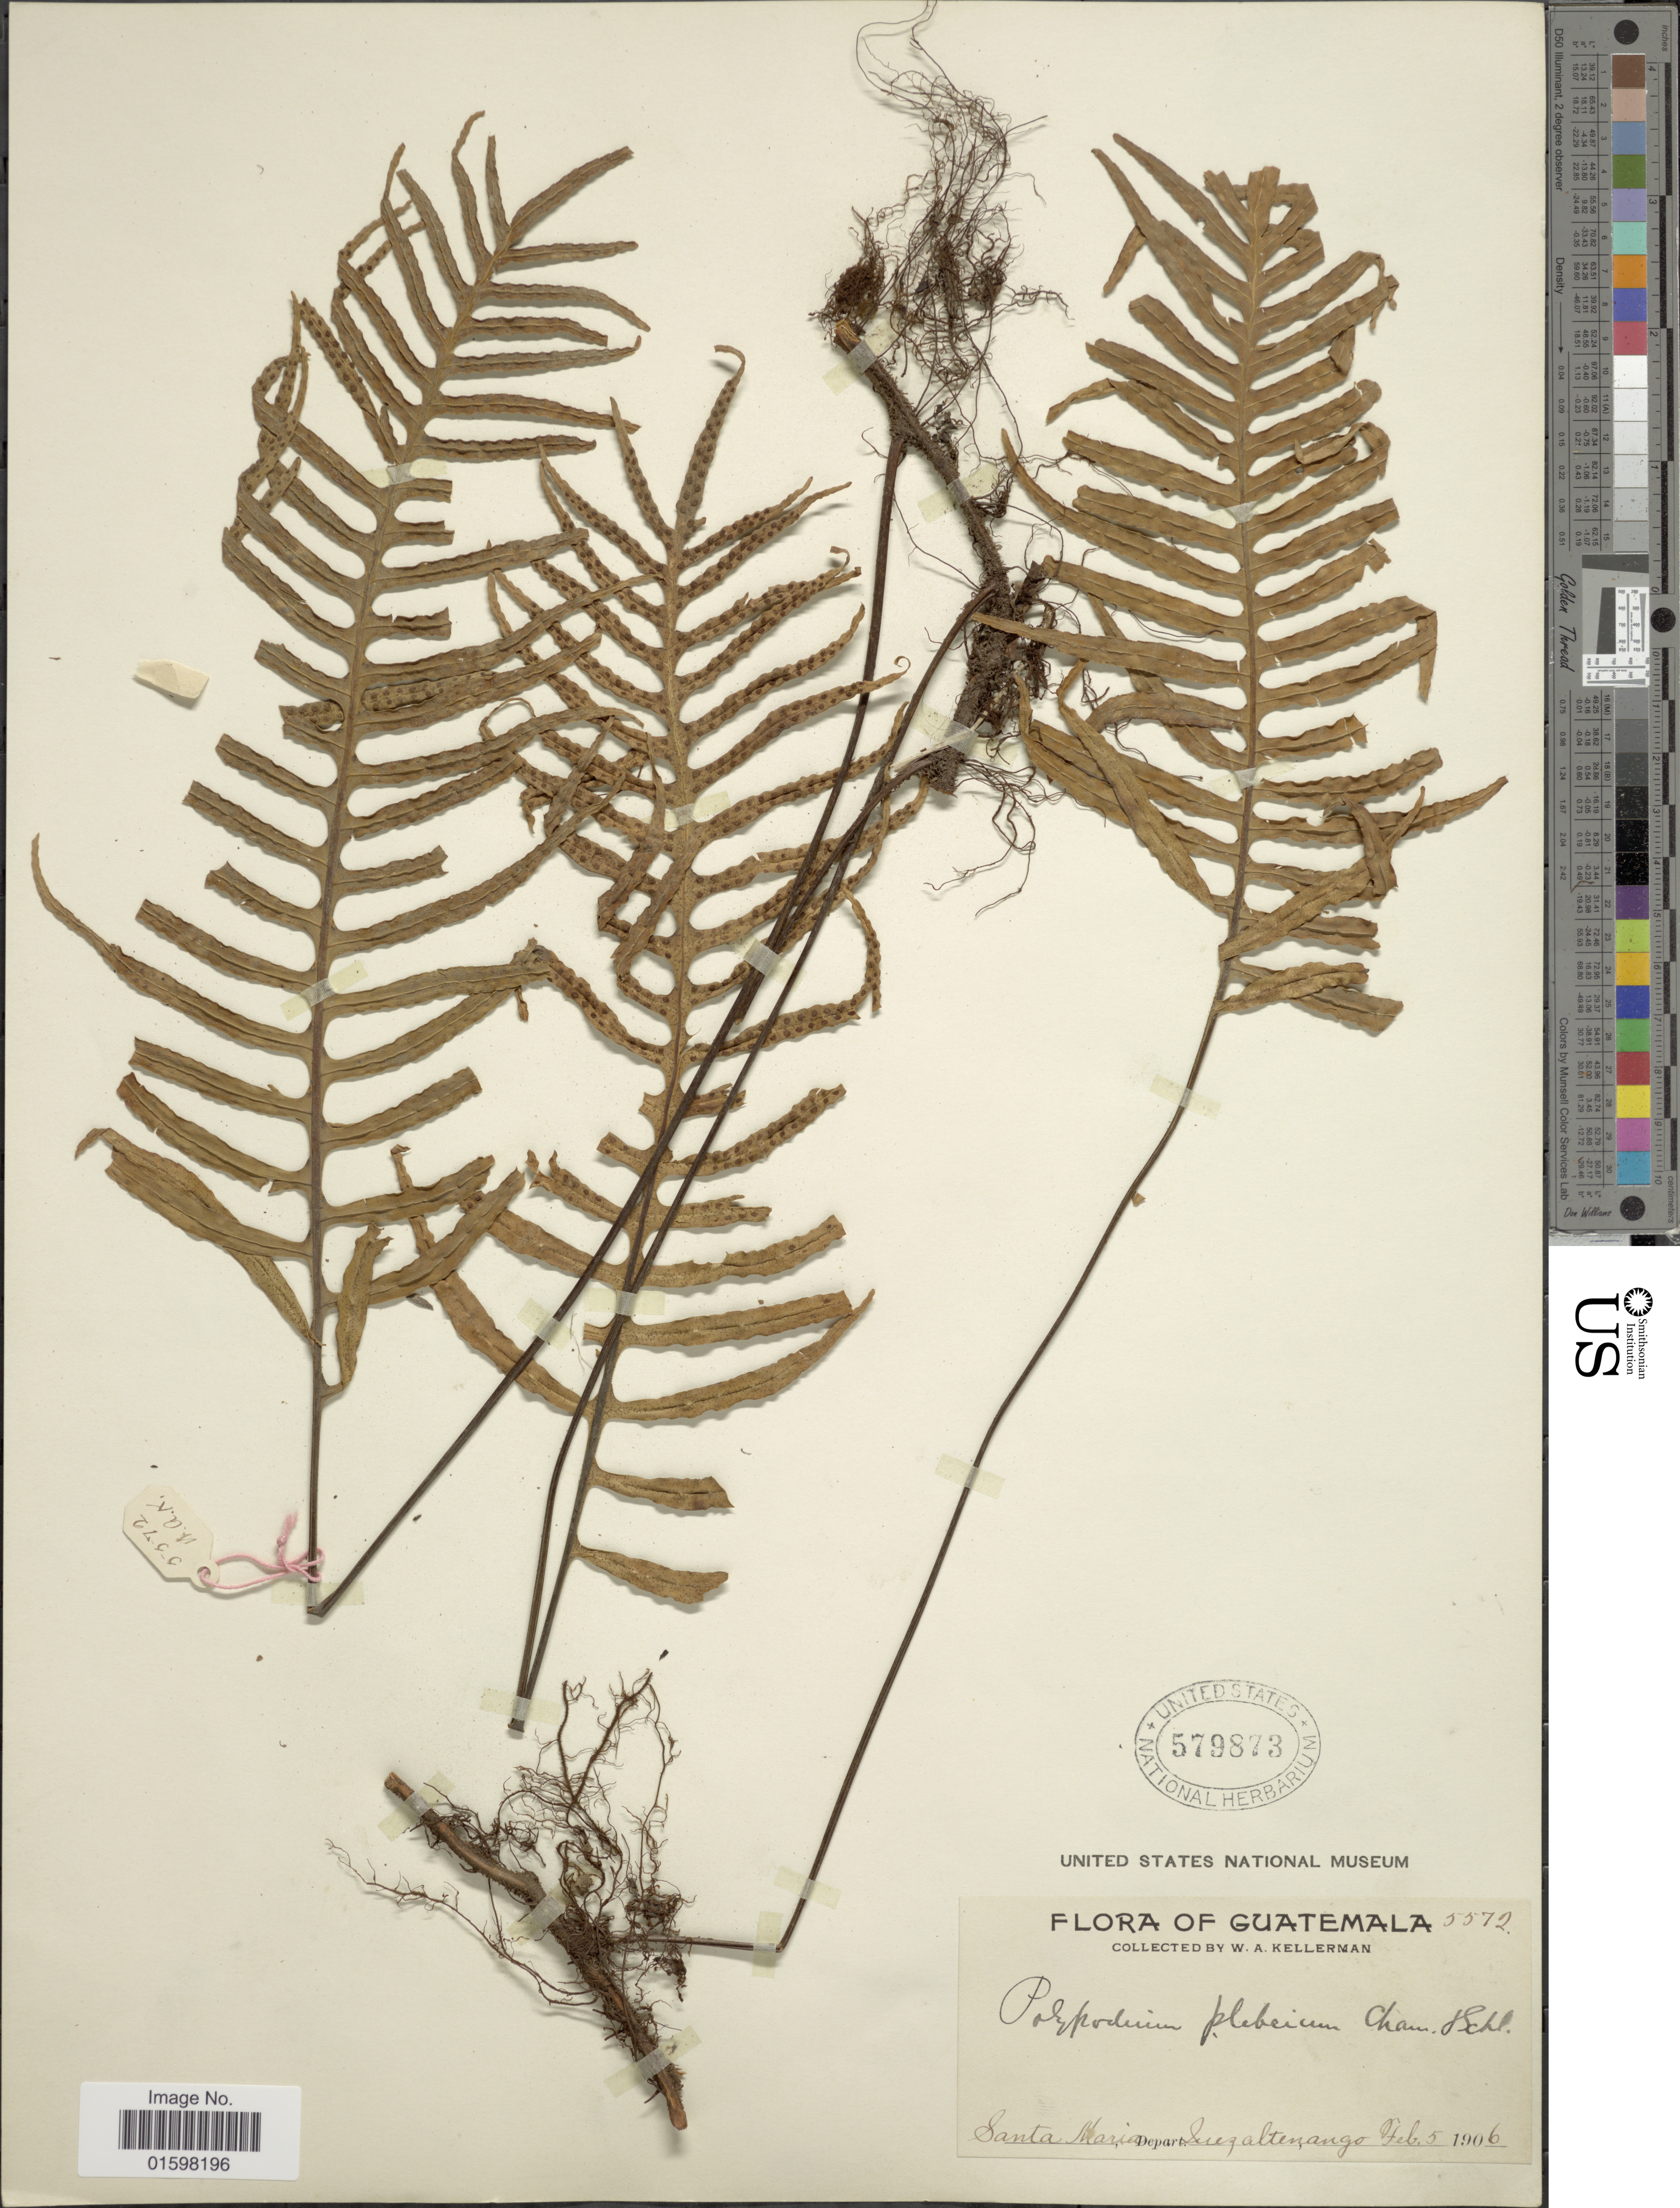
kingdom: Plantae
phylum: Tracheophyta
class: Polypodiopsida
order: Polypodiales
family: Polypodiaceae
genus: Pleopeltis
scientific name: Pleopeltis plebeia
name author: (Schltdl. ex Cham.) A.R. Sm. & Tejero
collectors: W. Kellerman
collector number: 5572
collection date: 1906-02-05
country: Guatemala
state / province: Quetzaltenango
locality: Santa Maria, Depart. Quezaltenango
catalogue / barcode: US 579873